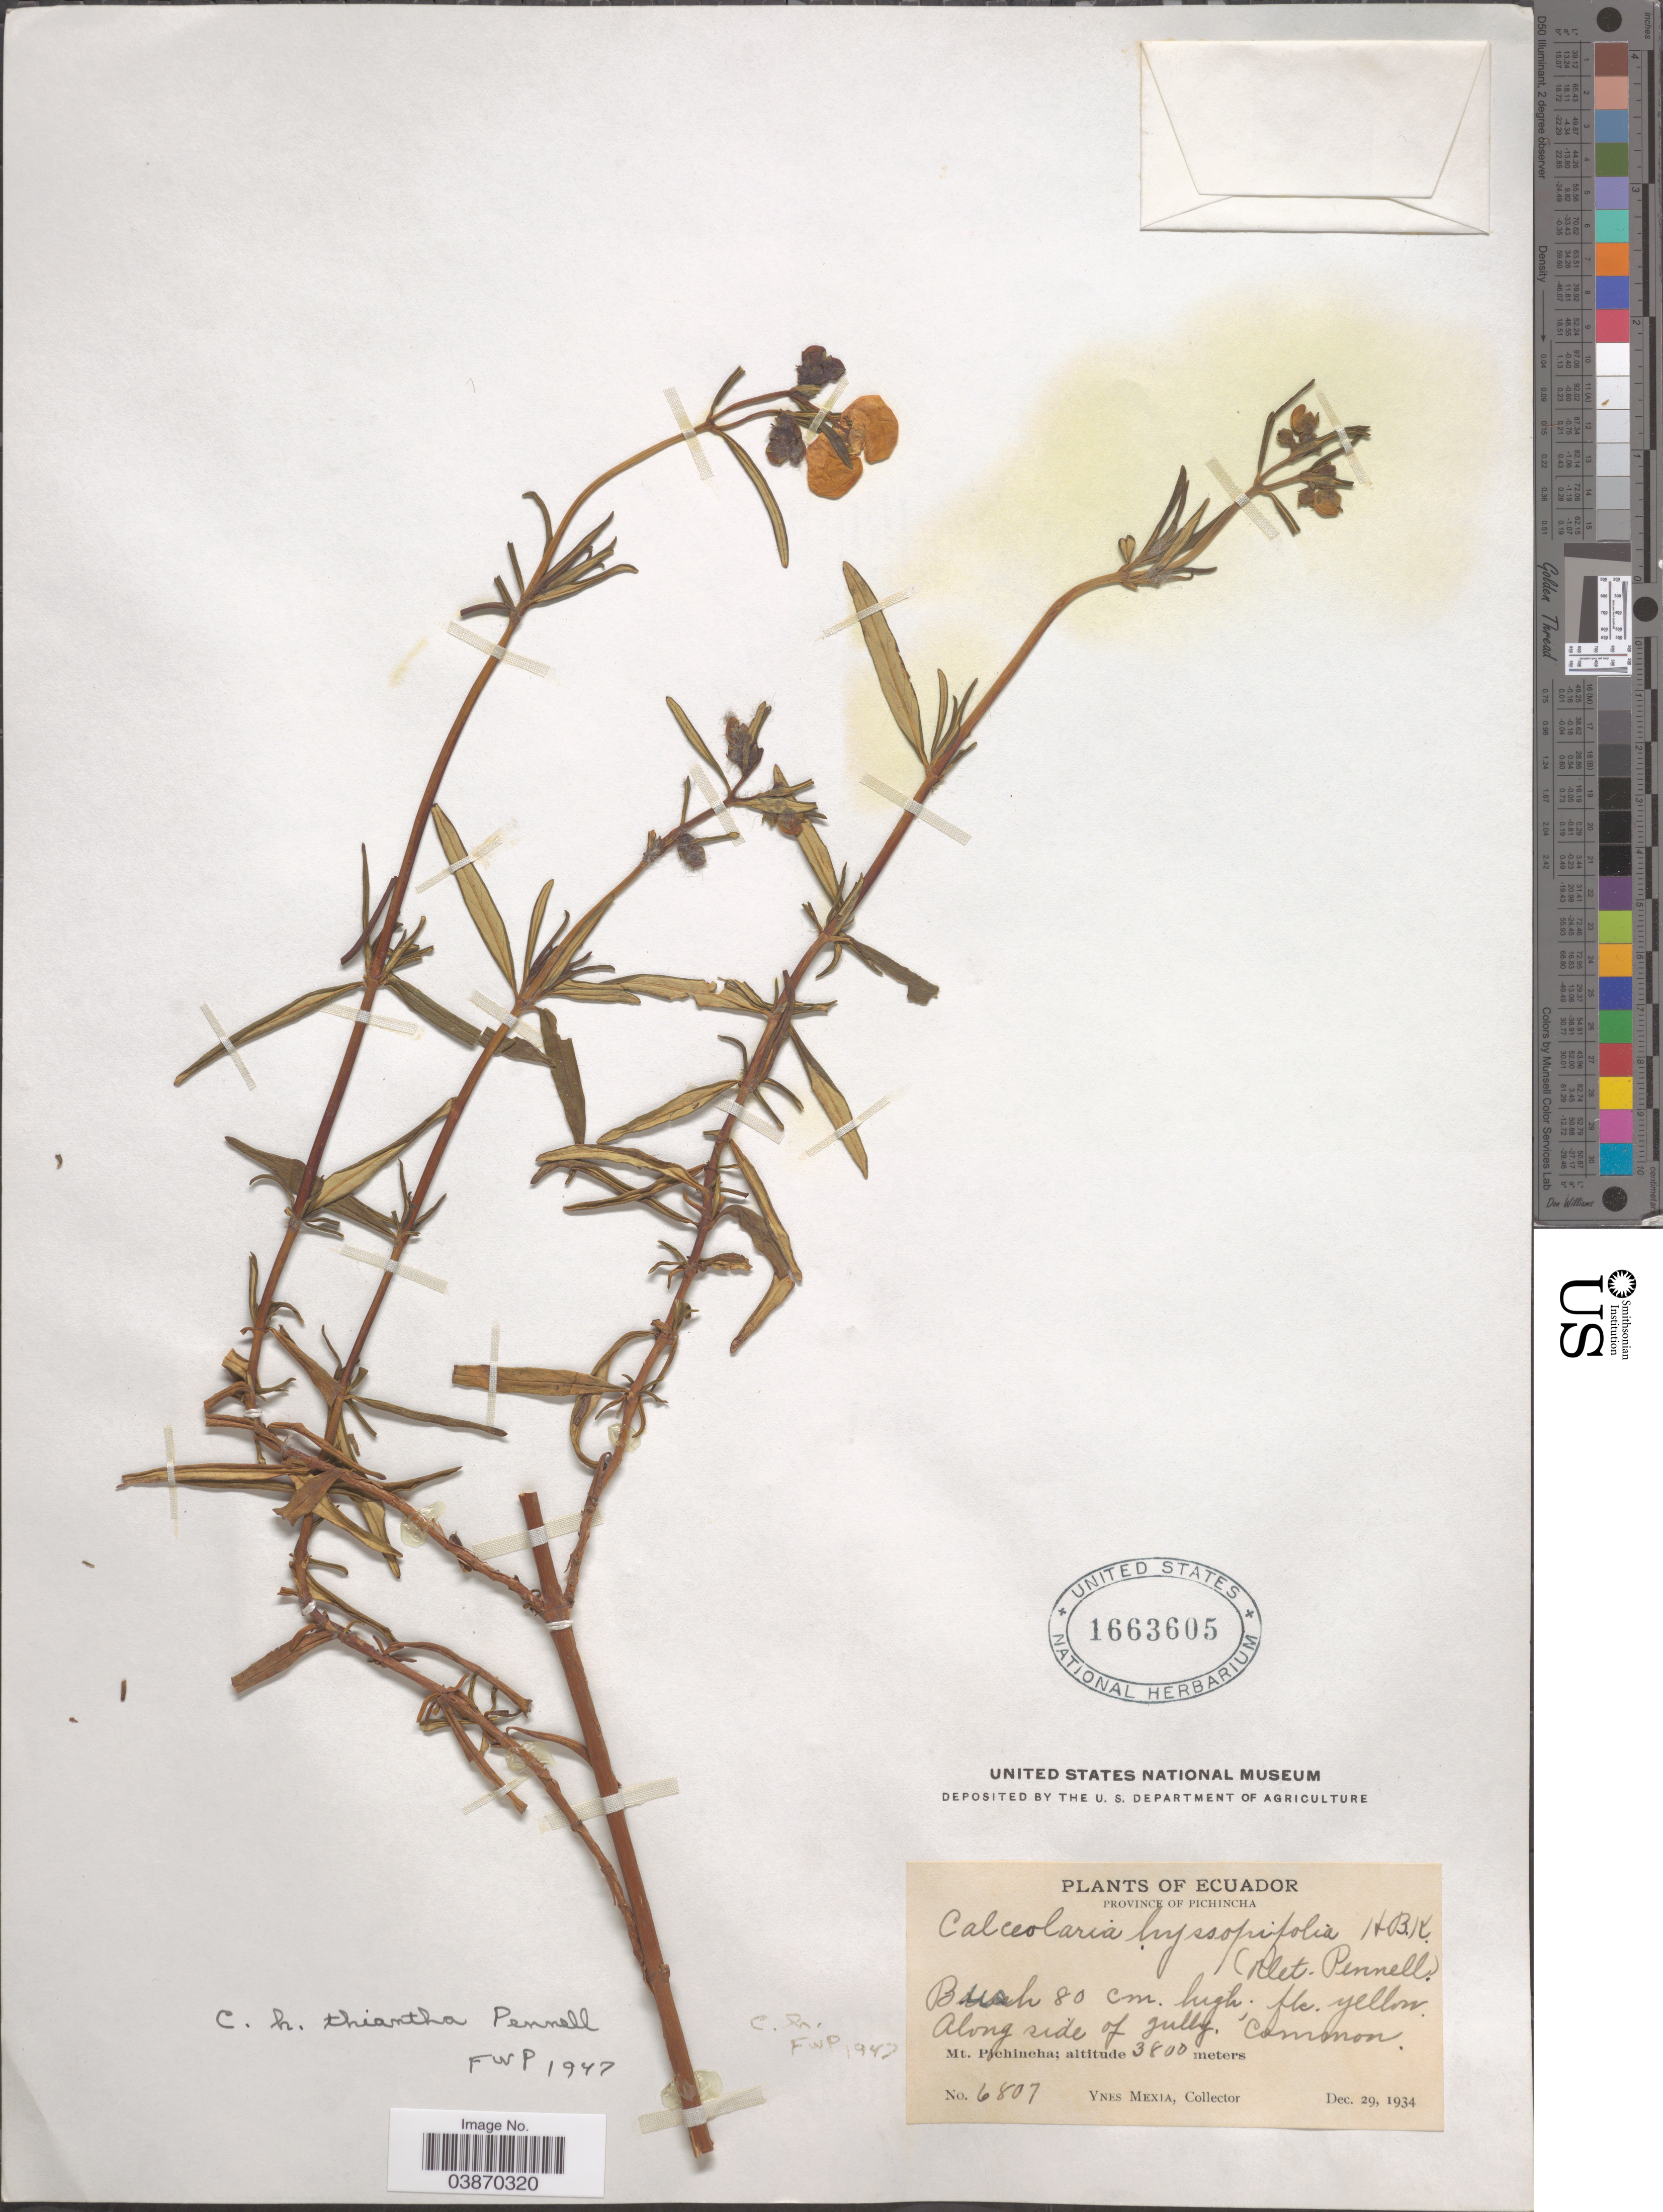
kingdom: Plantae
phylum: Tracheophyta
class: Magnoliopsida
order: Lamiales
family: Calceolariaceae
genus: Calceolaria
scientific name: Calceolaria hyssopifolia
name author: Kunth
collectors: Y. Mexia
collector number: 6807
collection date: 1934-12-29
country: Ecuador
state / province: Pichincha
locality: Mt. Pichincha.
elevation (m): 3800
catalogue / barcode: US 1663605